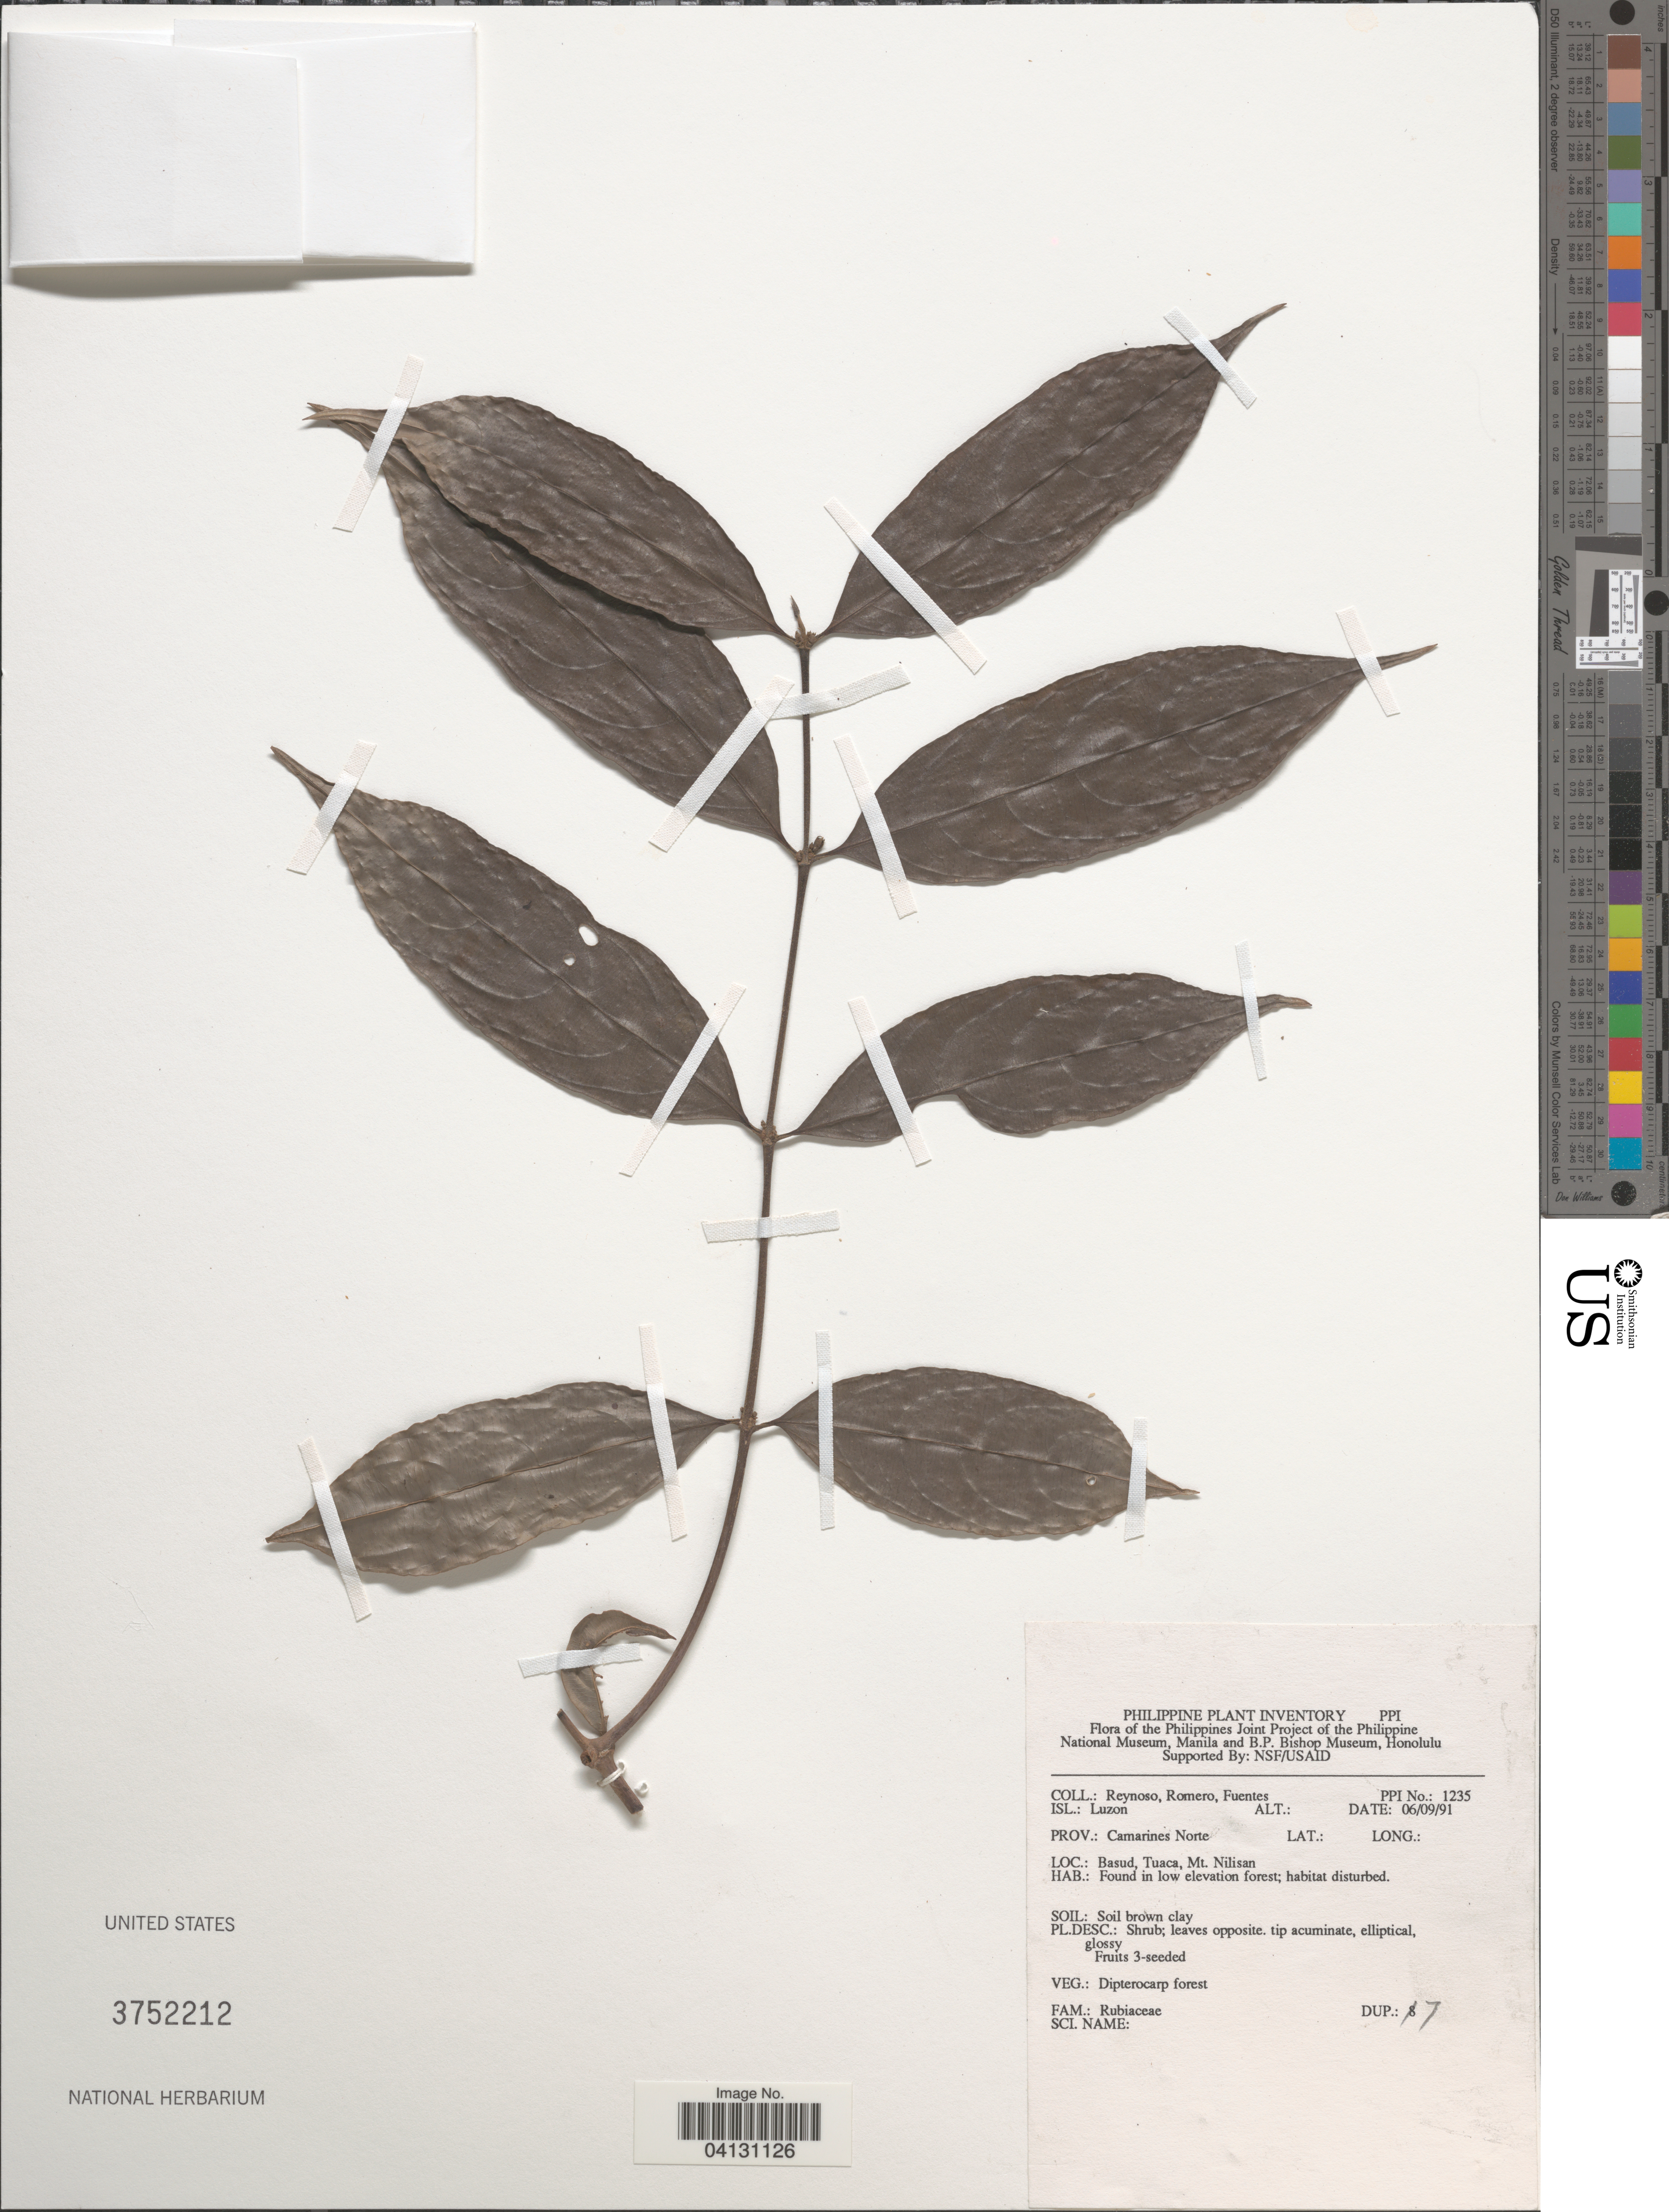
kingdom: Plantae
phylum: Tracheophyta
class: Magnoliopsida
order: Gentianales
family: Rubiaceae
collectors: E. Reynoso, -. Romero & -. Fuentes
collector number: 1235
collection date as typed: Transcribed d/m/y: 6/9/91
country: Philippines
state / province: Bicol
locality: The Philippines Joint Project of the Philippines National Museum, Manila and B.P. Bishop Museum, Honolulu. Isl.: Luzon. Prov.: Camarines Norte. Basud, Tuaca, Mt. Nilisan. In low elevation forest.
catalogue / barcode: US 3752212